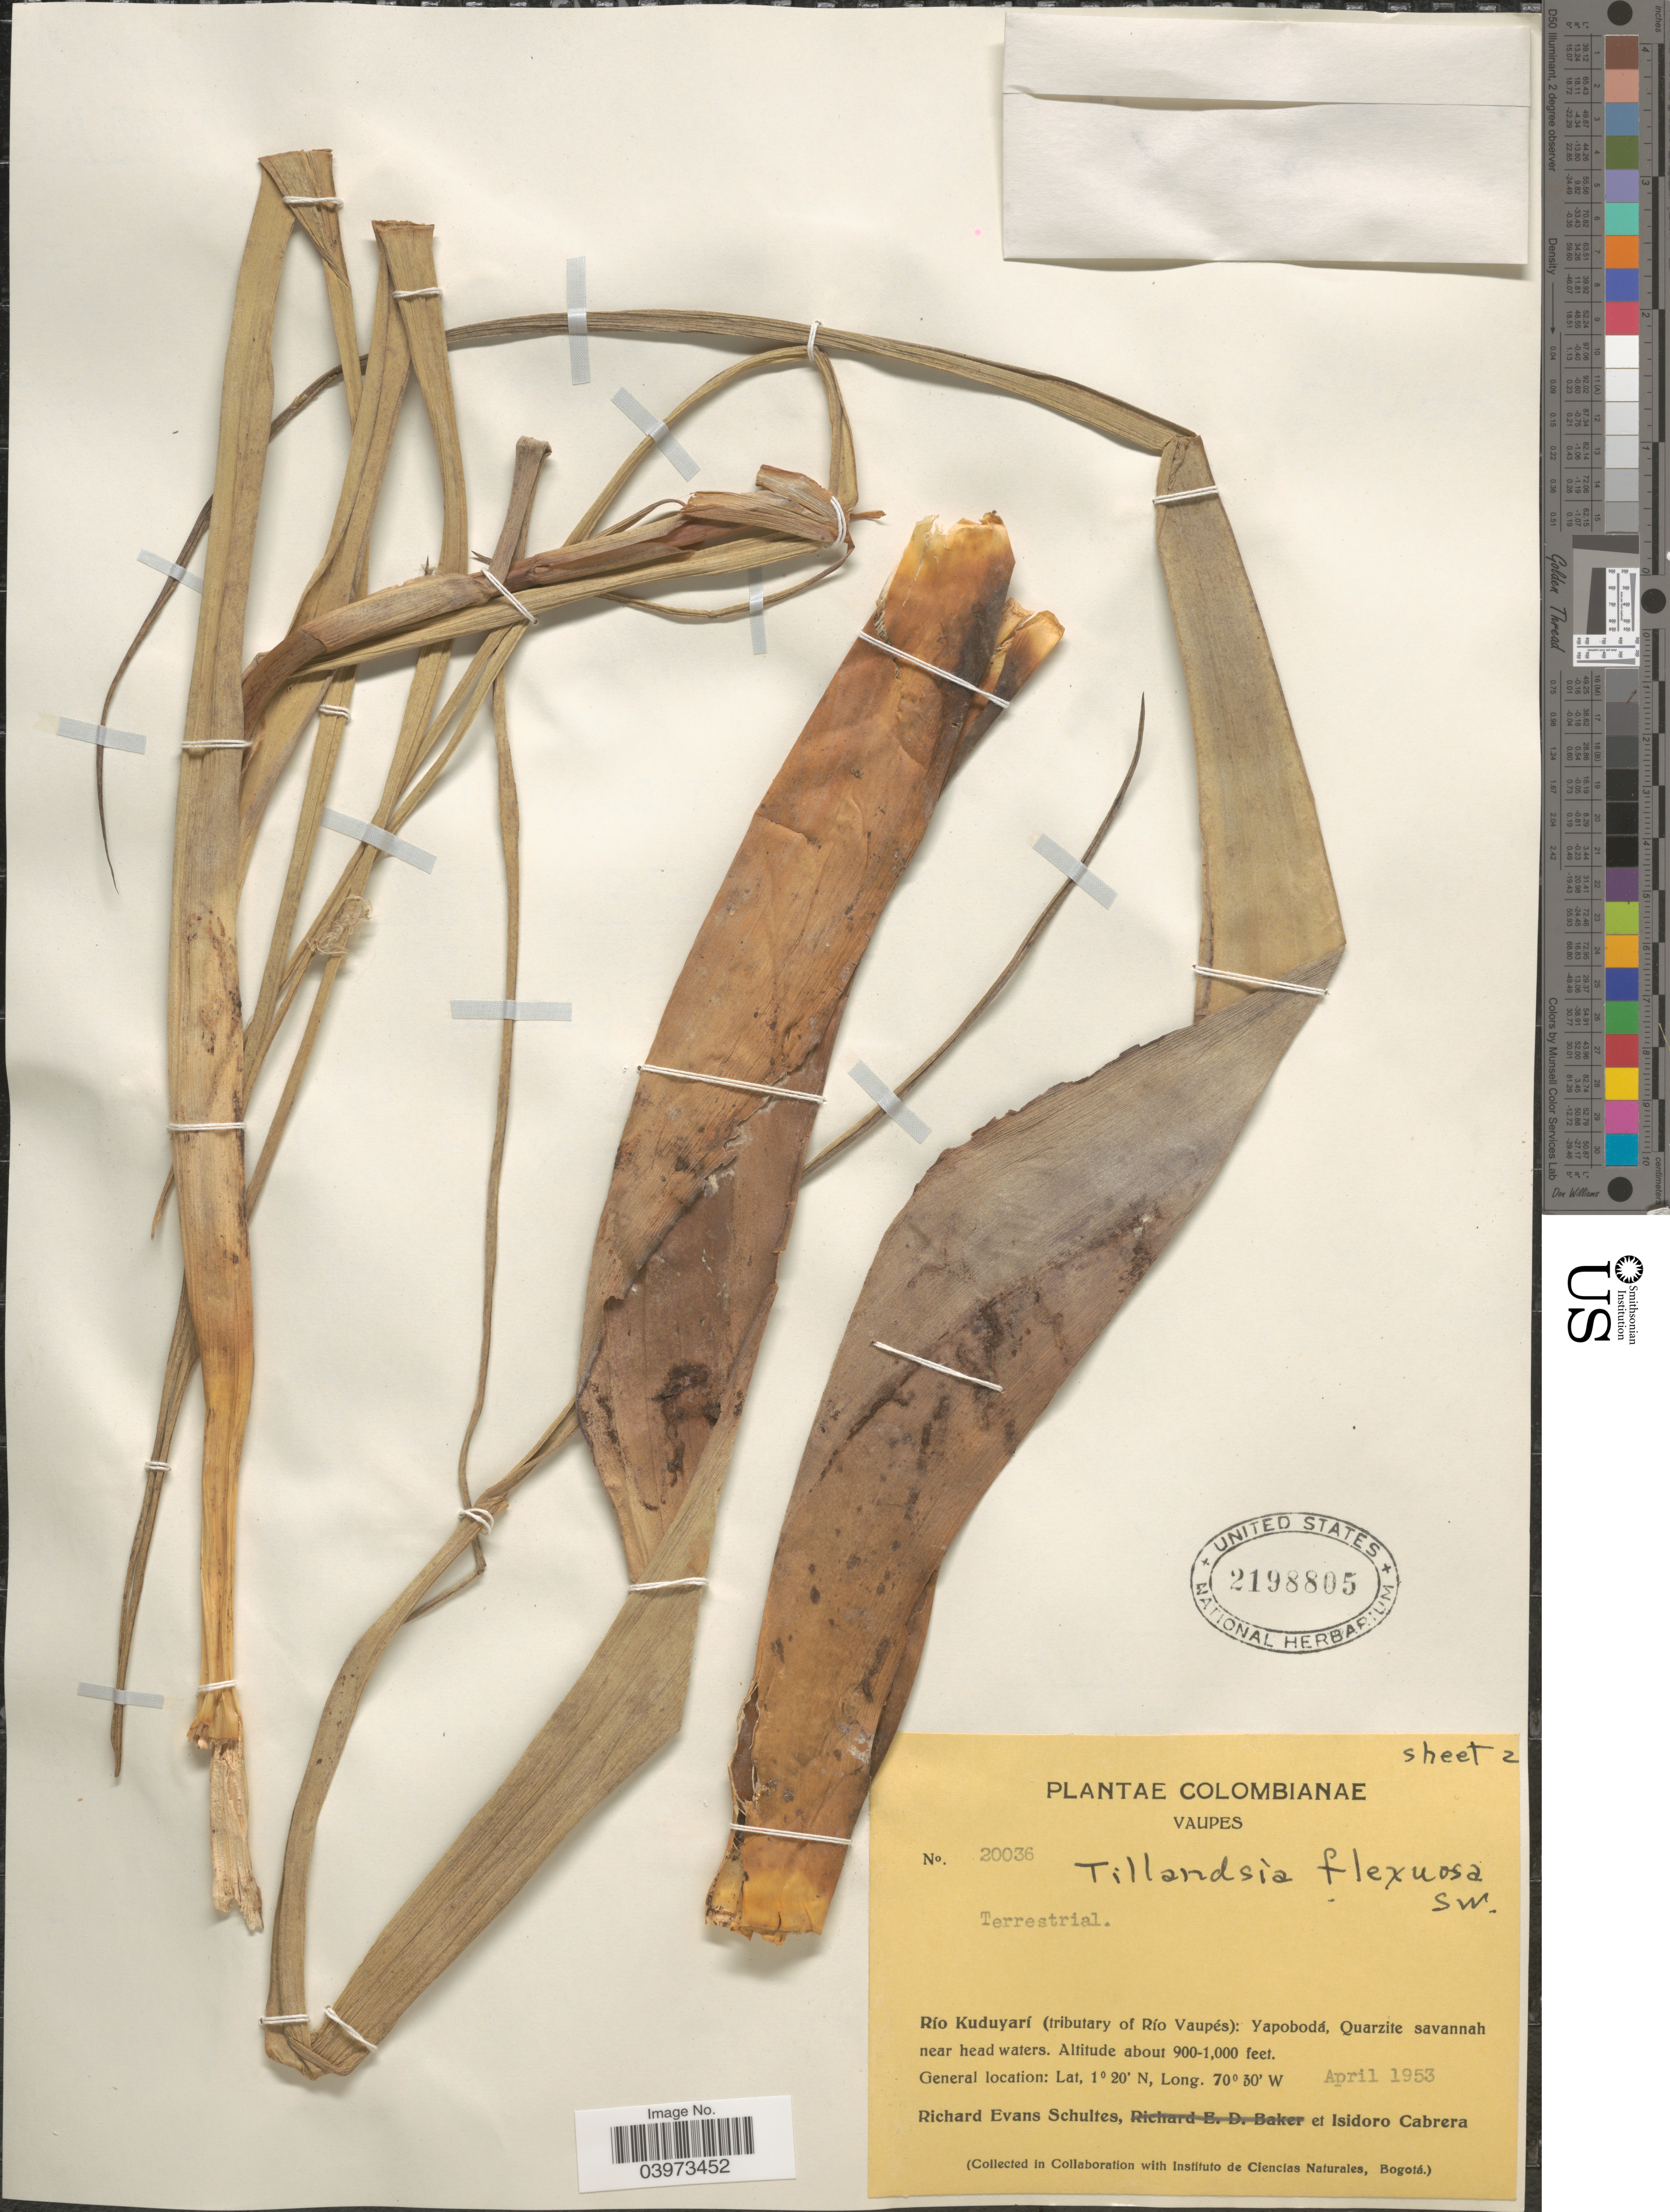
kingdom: Plantae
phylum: Tracheophyta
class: Liliopsida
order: Poales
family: Bromeliaceae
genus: Tillandsia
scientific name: Tillandsia flexuosa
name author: Sw.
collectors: R. E. Schultes & I. Cabrera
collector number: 20036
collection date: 1953-04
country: Colombia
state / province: Vaupés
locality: Río Kuduyari (tributary of Río Vaupés): Yapobodá.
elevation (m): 274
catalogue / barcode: US 2198805